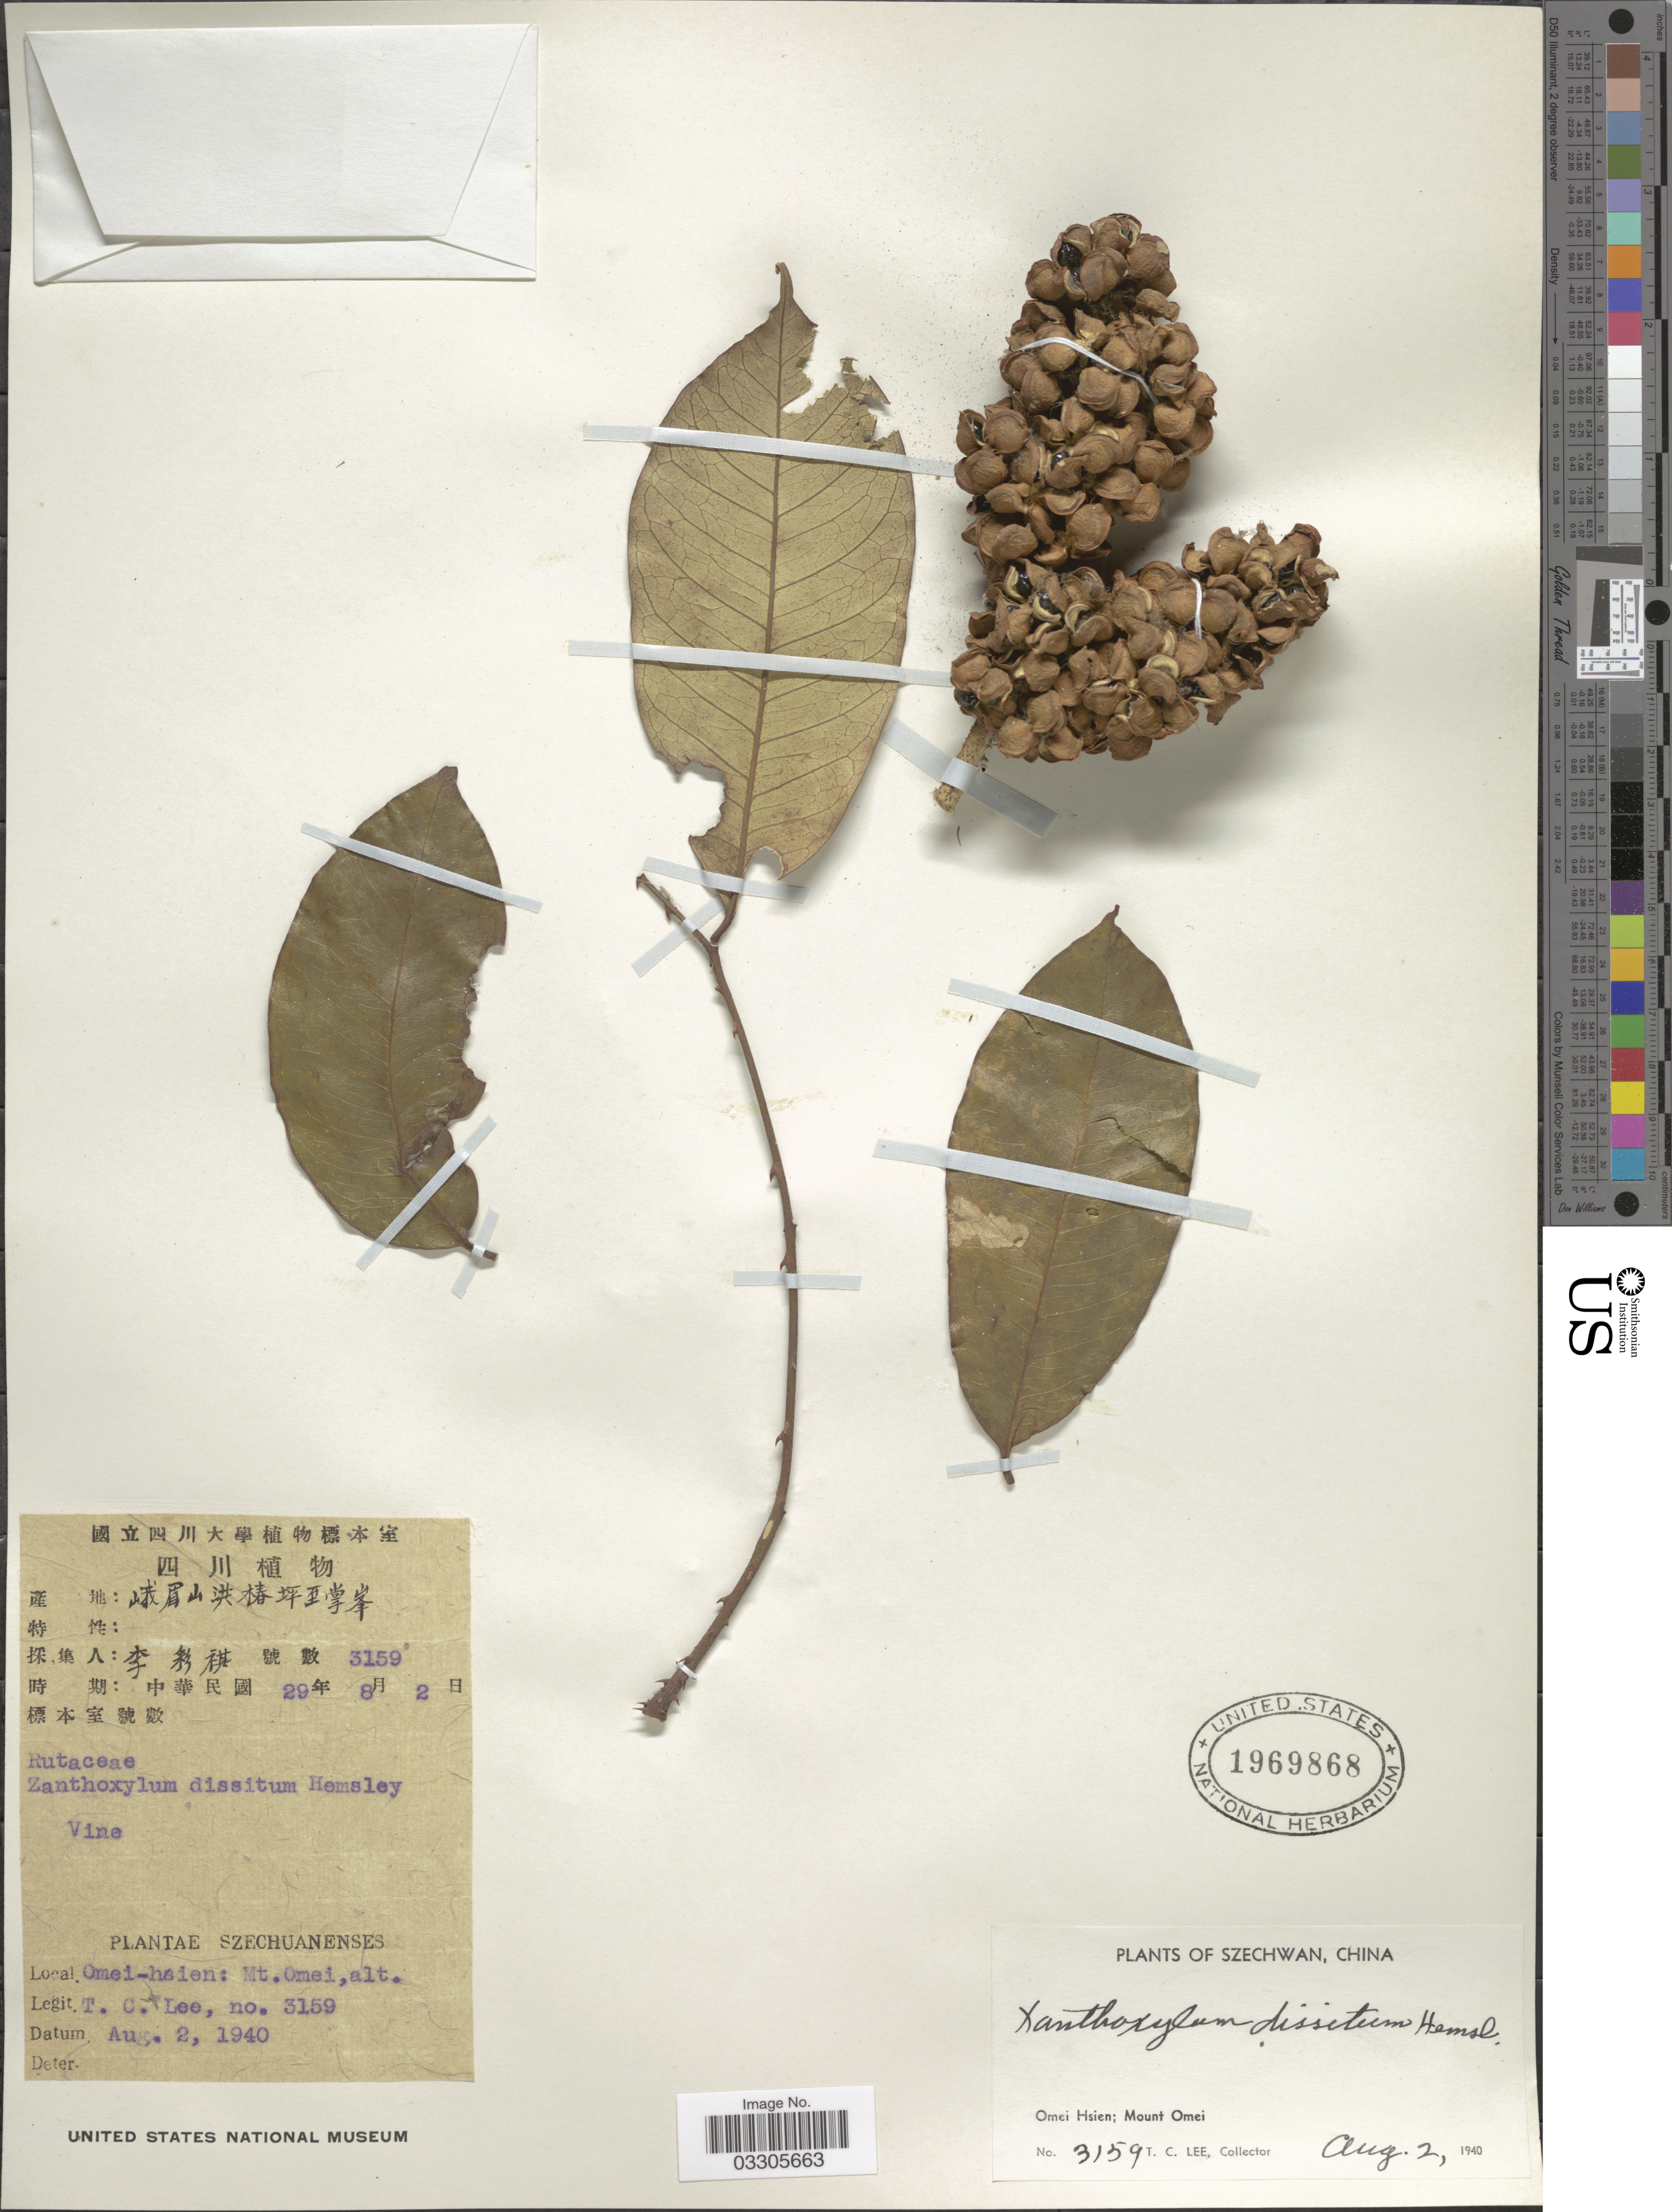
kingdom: Plantae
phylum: Tracheophyta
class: Magnoliopsida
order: Sapindales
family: Rutaceae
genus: Zanthoxylum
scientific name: Zanthoxylum dissitum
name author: Hemsl.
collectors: T. Lee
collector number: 3159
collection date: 1940-08-02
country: China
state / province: Sichuan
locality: Szechwan, Omei Hsien; Mount Omei.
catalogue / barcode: US 1969868